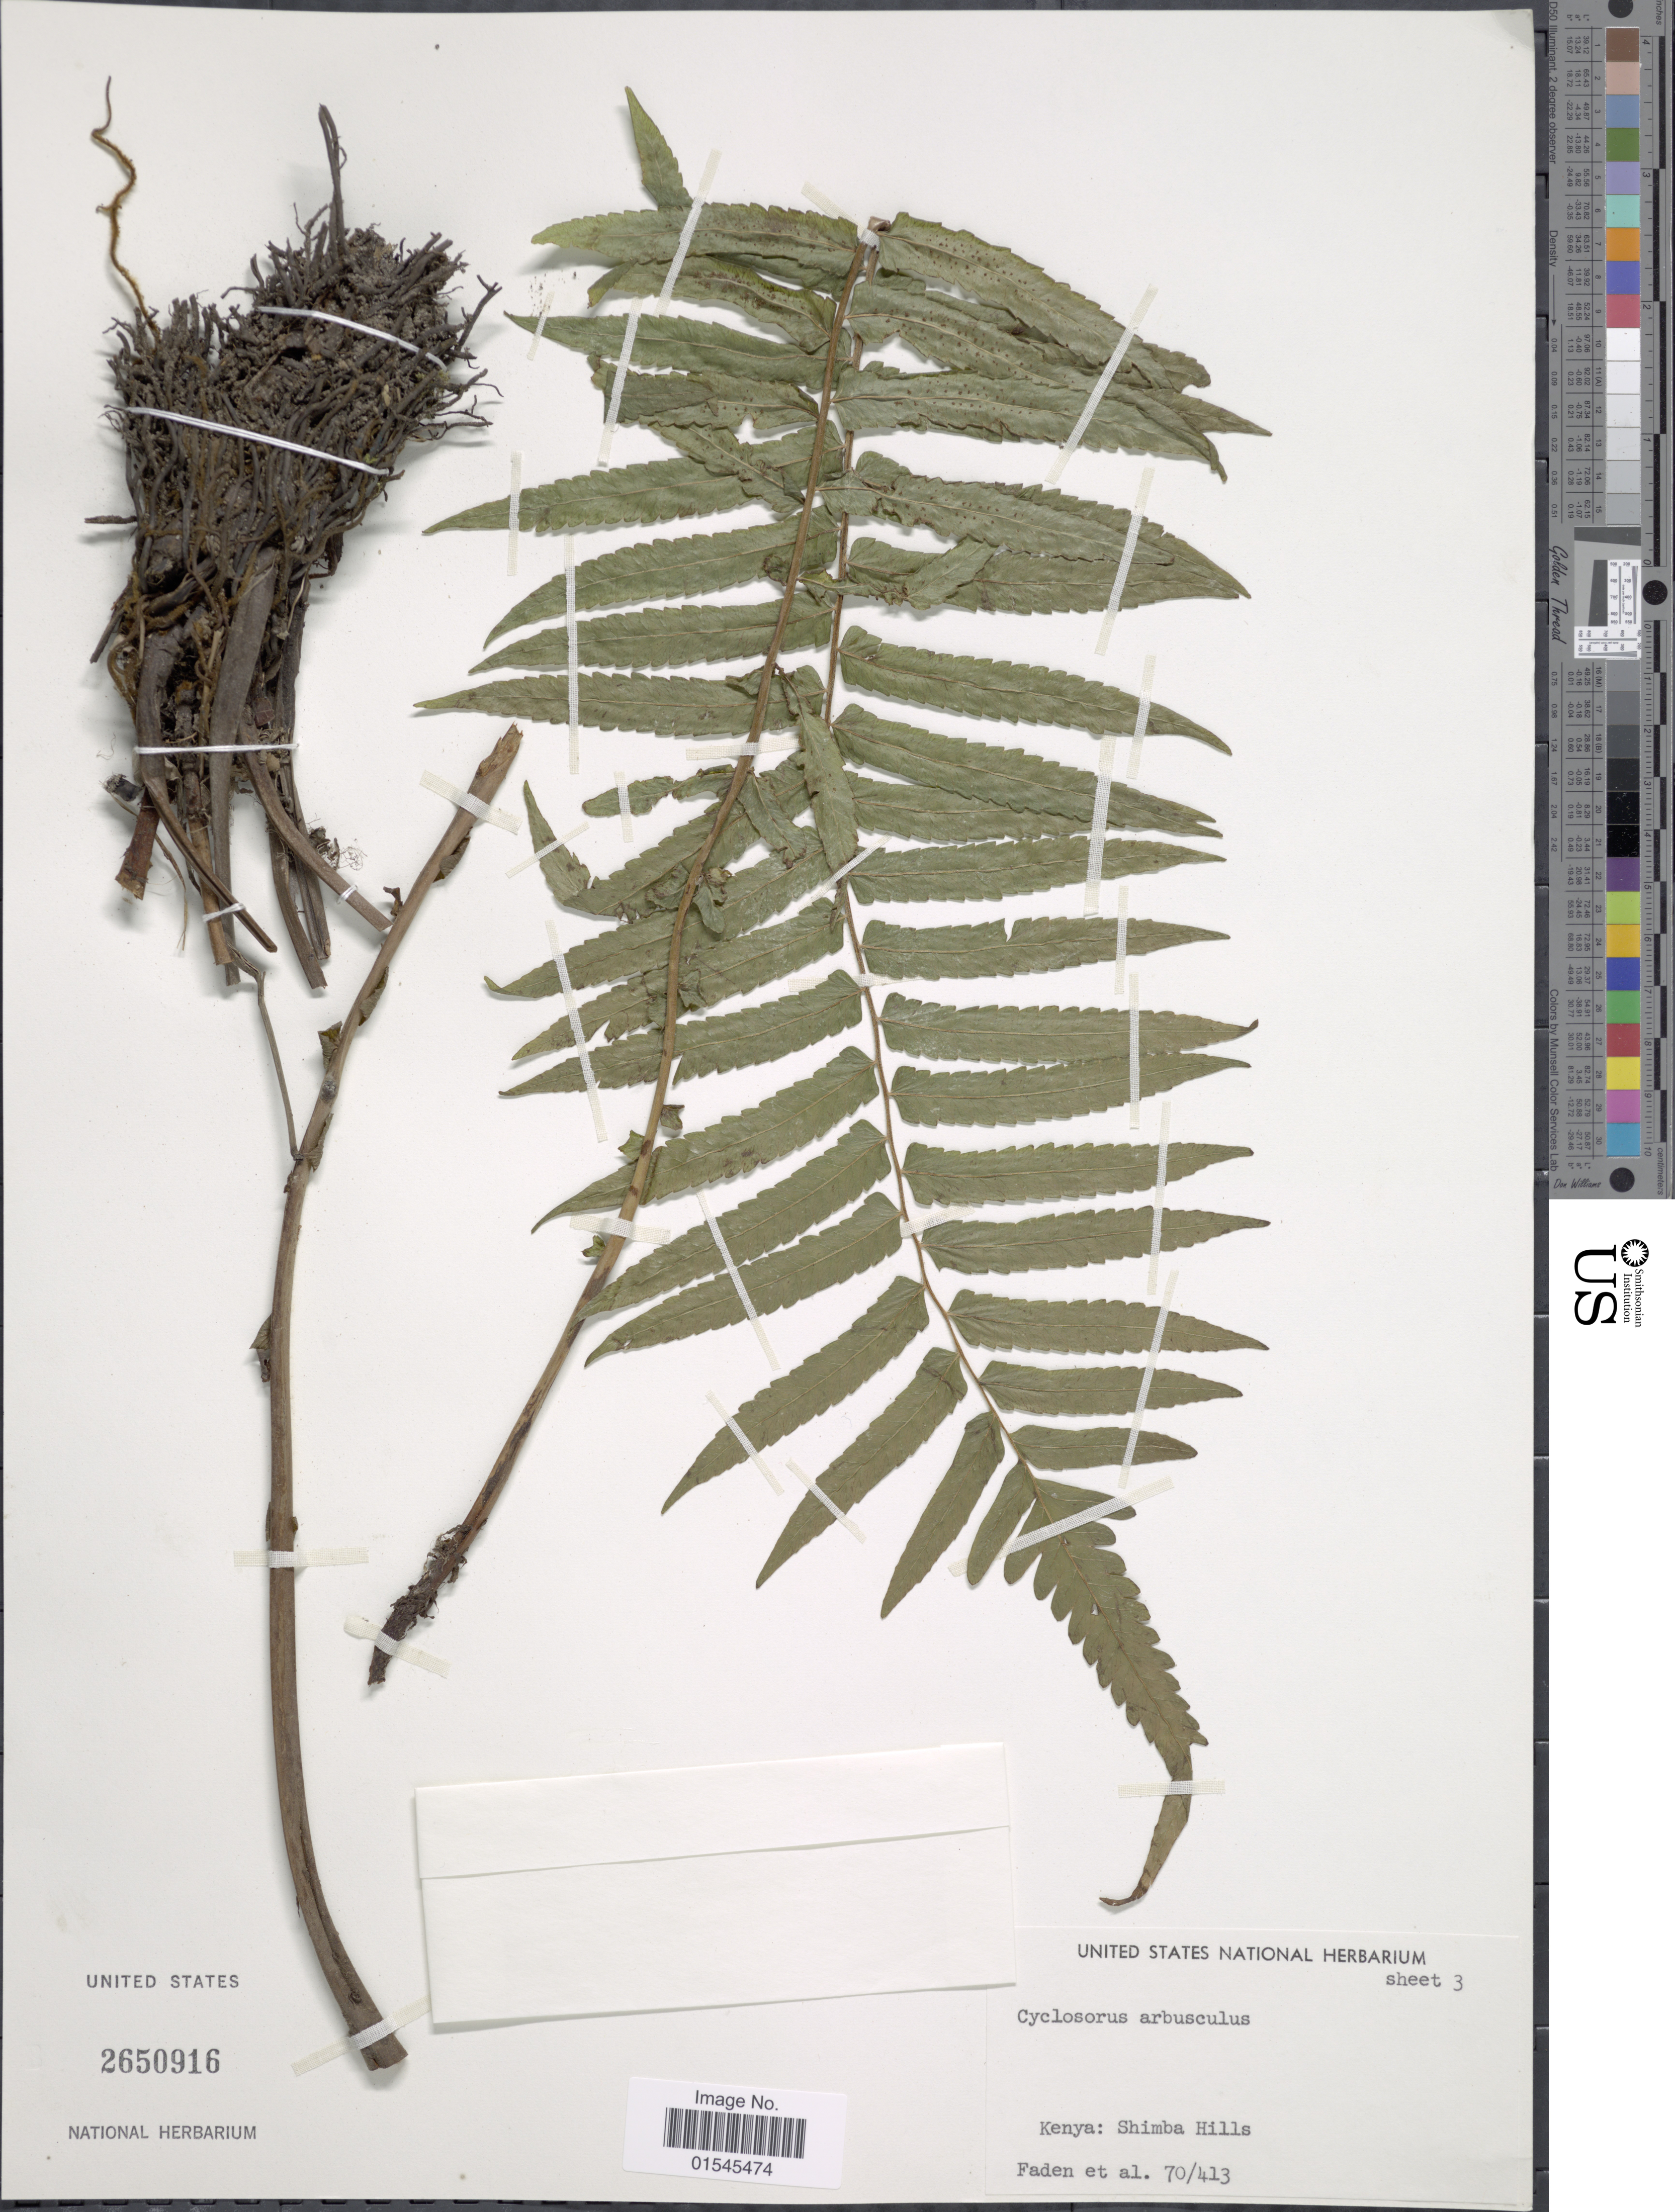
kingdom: Plantae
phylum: Tracheophyta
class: Polypodiopsida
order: Polypodiales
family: Thelypteridaceae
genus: Sphaerostephanos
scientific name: Sphaerostephanos arbuscula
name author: (Willd.) Holttum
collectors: -- Faden & et al.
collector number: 70/413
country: Kenya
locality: Shimba Hills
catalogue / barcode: US 2650916